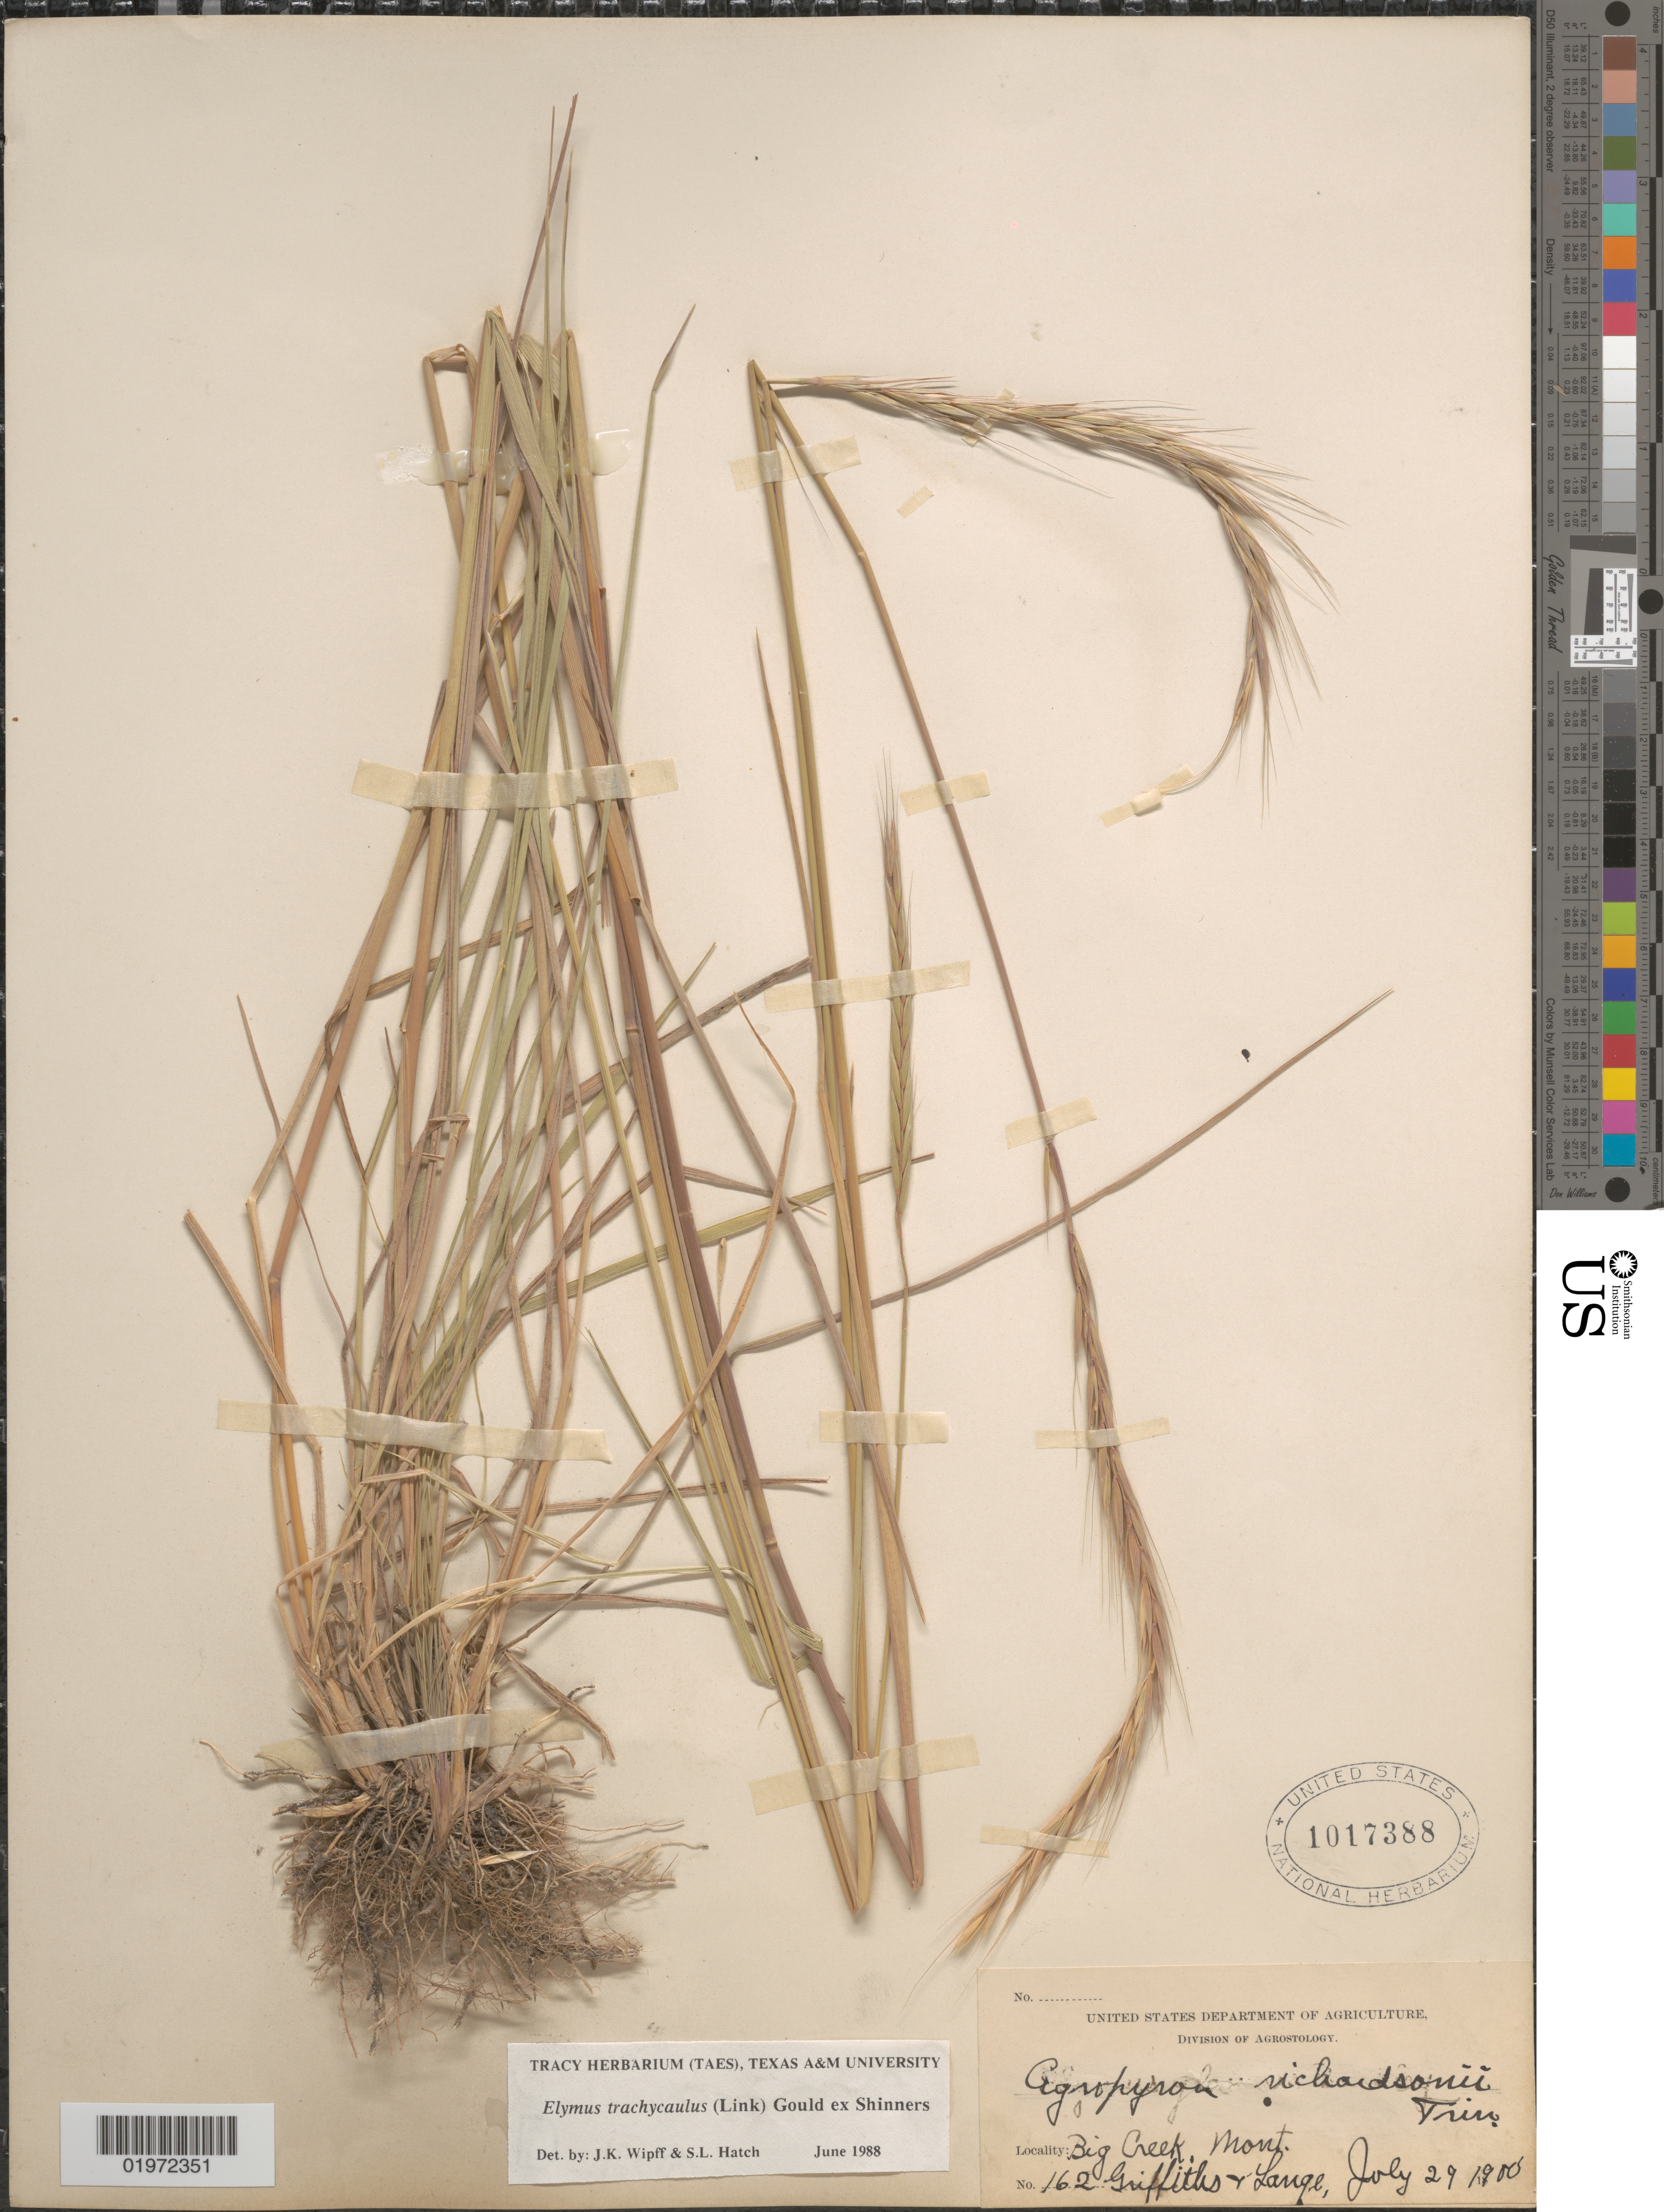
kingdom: Plantae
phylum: Tracheophyta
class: Liliopsida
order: Poales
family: Poaceae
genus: Elymus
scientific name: Elymus trachycaulus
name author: (Link) Gould ex Shinners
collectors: -- Griffiths & -- Lange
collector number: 162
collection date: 1900-07-29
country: United States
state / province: Montana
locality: Big Creek.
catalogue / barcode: US 1017388